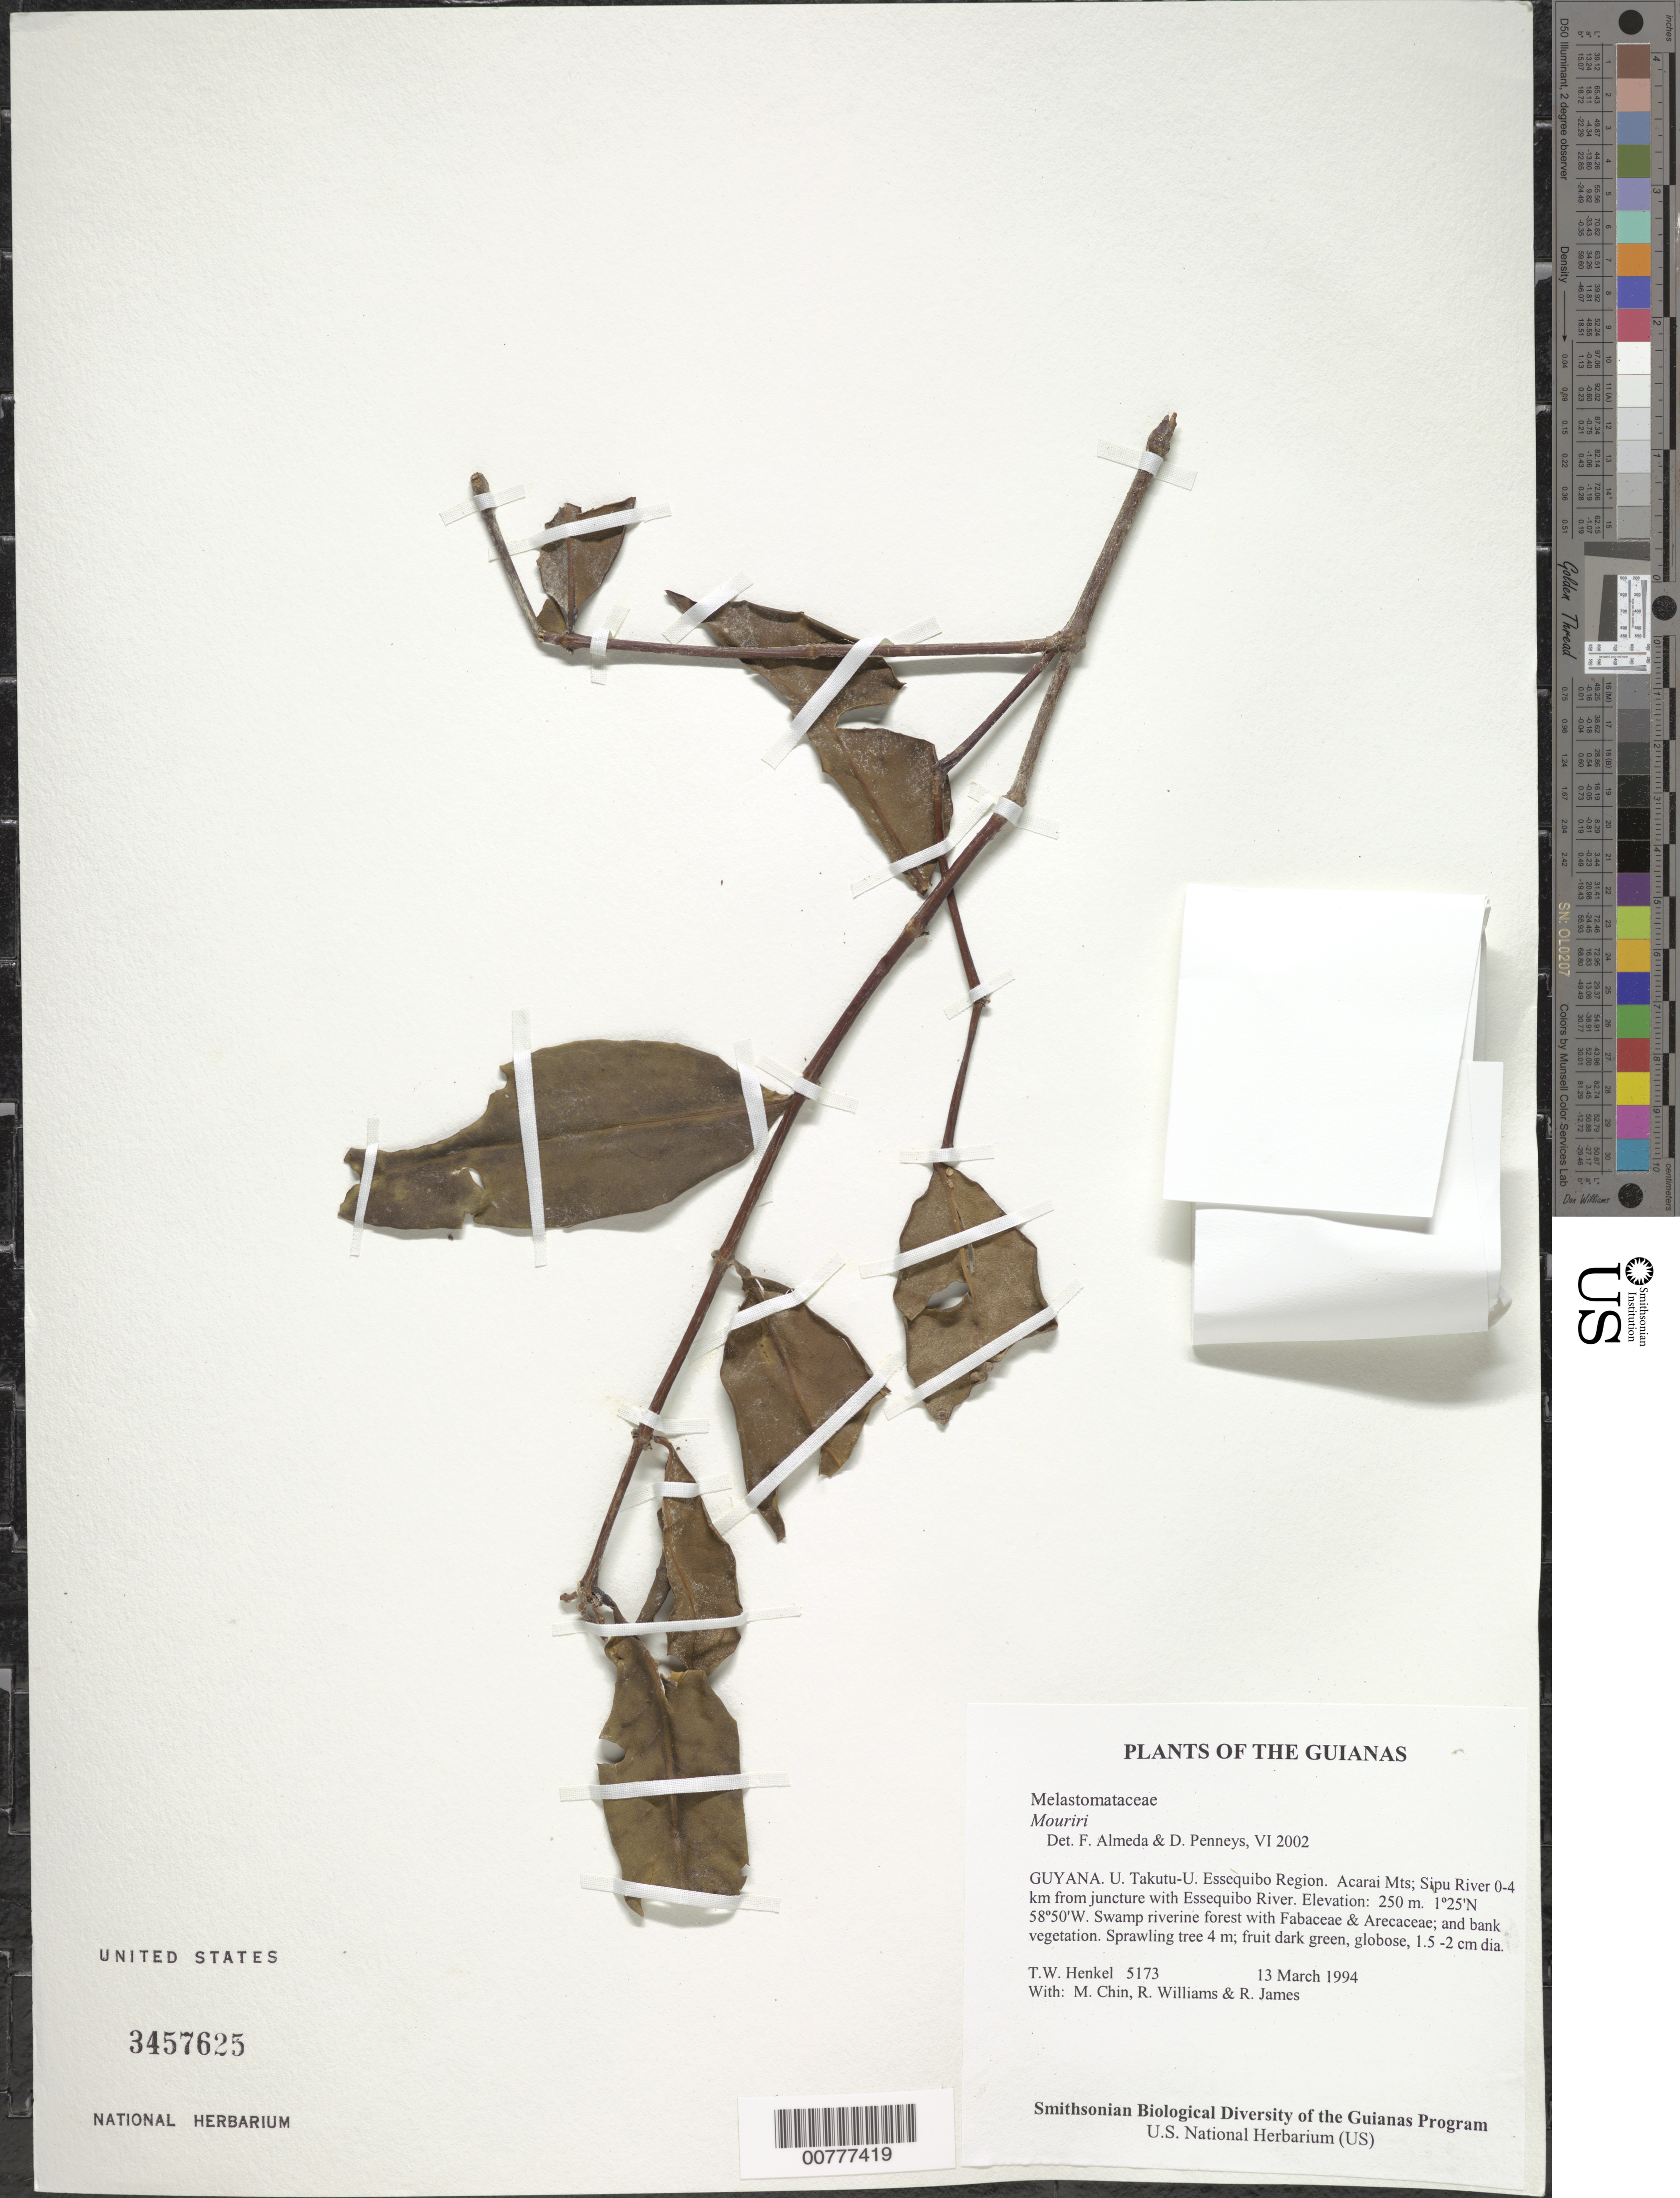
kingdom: Plantae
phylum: Tracheophyta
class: Magnoliopsida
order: Myrtales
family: Melastomataceae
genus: Mouriri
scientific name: Mouriri sp.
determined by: Almeda, F.; Penneys, D. S.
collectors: T. Henkel, M. Chin, R. Williams & R. James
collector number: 5173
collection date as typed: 13 March 1994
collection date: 1994-03-13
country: Guyana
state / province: U. Takutu-U. Essequibo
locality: Acarai Mts; Sipu River 0-4 km from juncture with Essequibo River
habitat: Swamp riverine forest with Fabaceae & Arecaceae; and bank vegetation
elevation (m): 250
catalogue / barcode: US 3457625